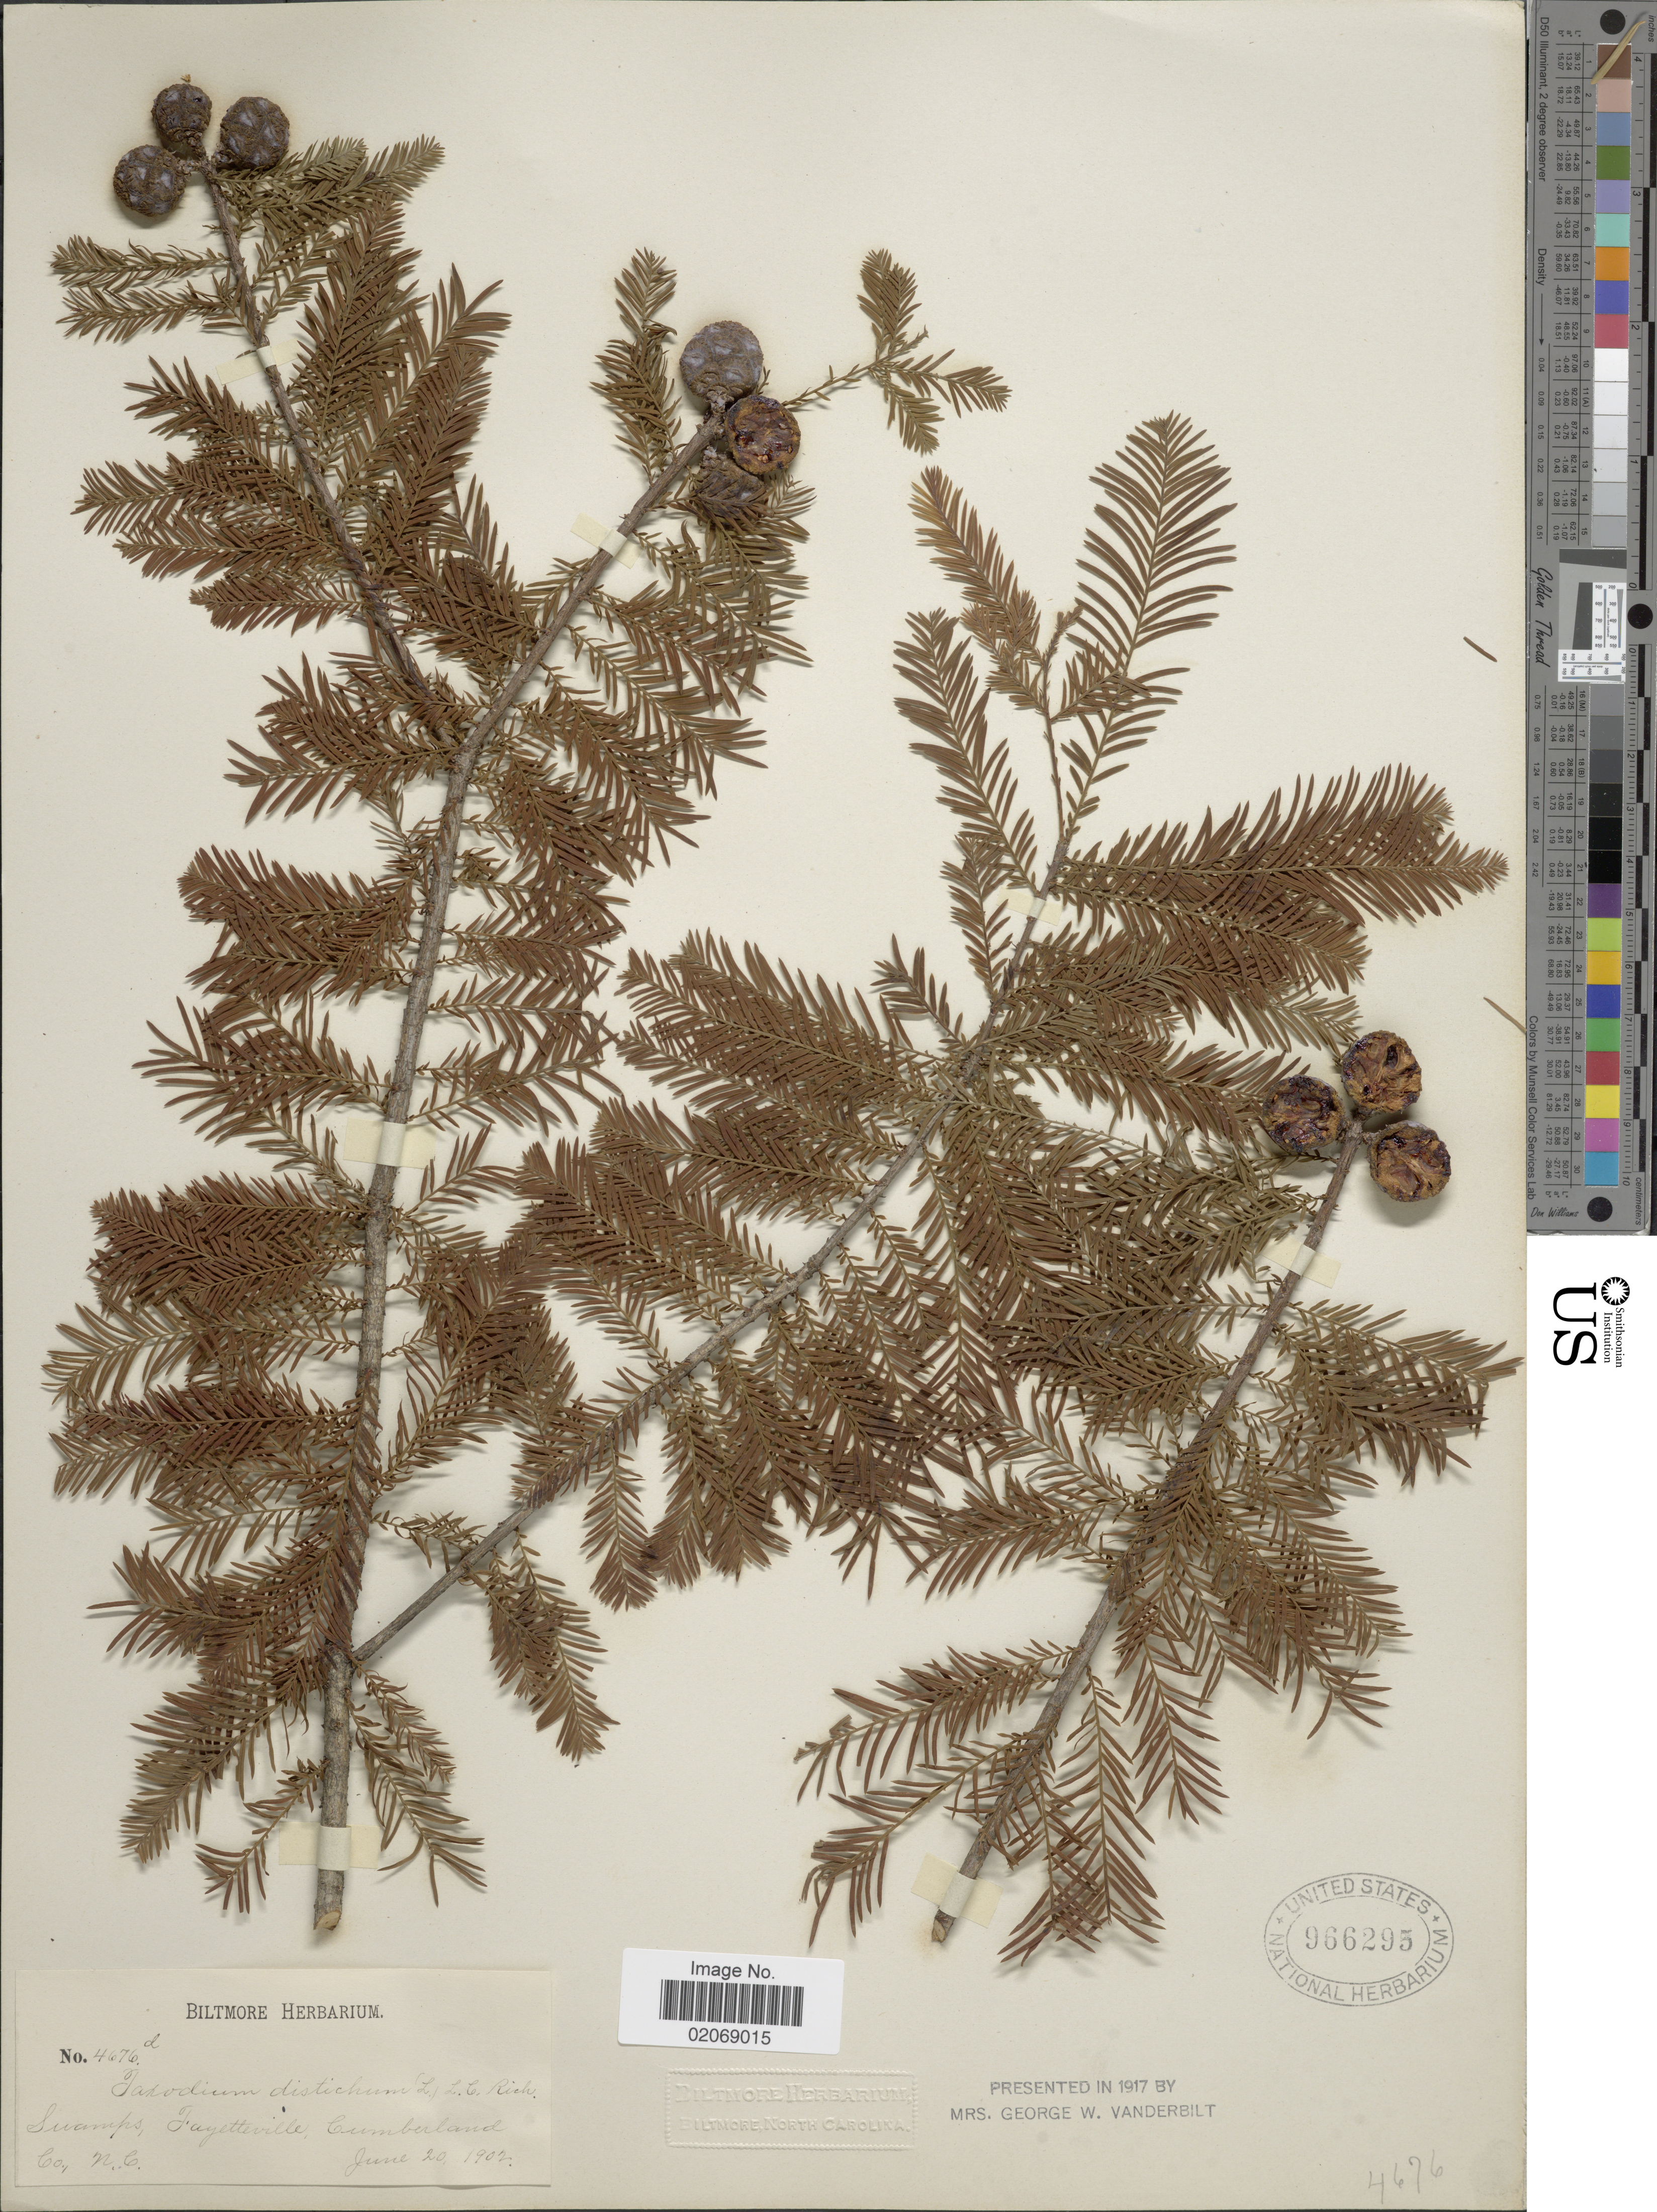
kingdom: Plantae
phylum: Tracheophyta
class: Pinopsida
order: Pinales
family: Cupressaceae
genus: Taxodium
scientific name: Taxodium distichum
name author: (L.) Rich.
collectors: ex herb. Biltmore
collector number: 4676d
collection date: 1902-06-20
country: United States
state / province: North Carolina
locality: Fayetteville Cumberland Co.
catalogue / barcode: US 966295